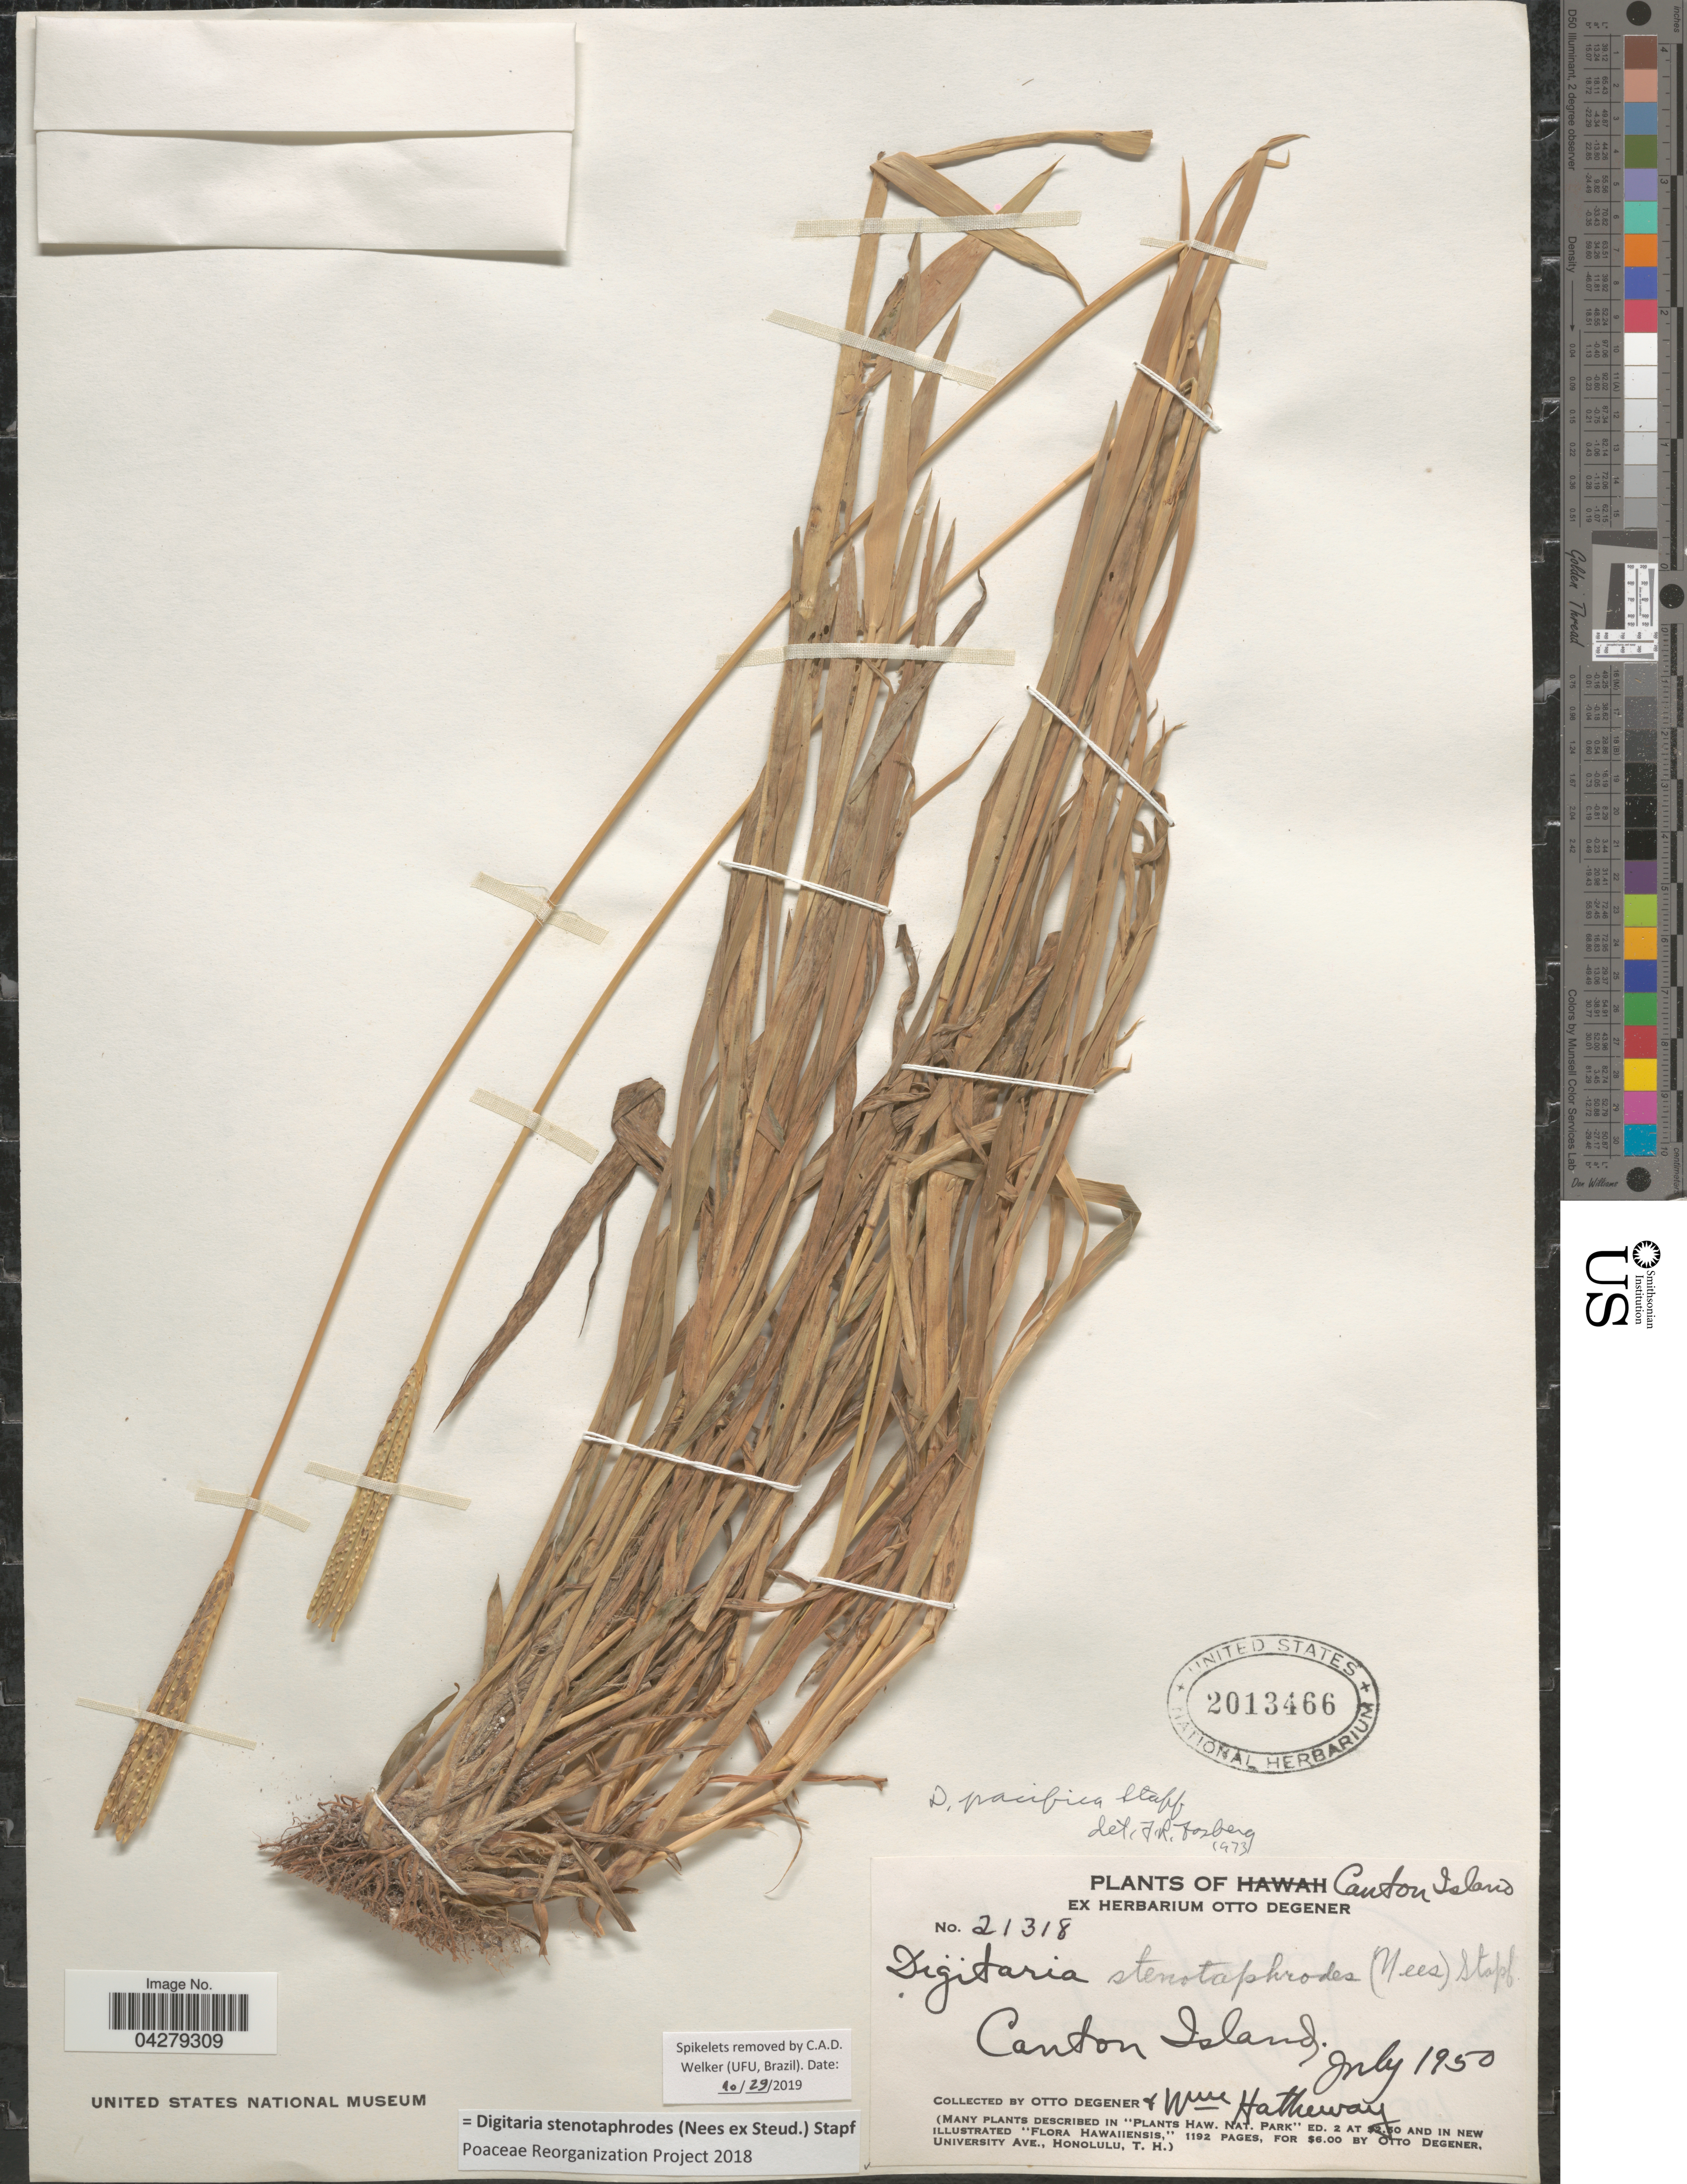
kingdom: Plantae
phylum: Tracheophyta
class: Liliopsida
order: Poales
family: Poaceae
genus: Digitaria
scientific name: Digitaria stenotaphrodes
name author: (Steud.) Stapf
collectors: O. Degener & W. Hatheway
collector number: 21318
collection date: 1950-07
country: Kiribati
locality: Canton Island.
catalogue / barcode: US 2013466